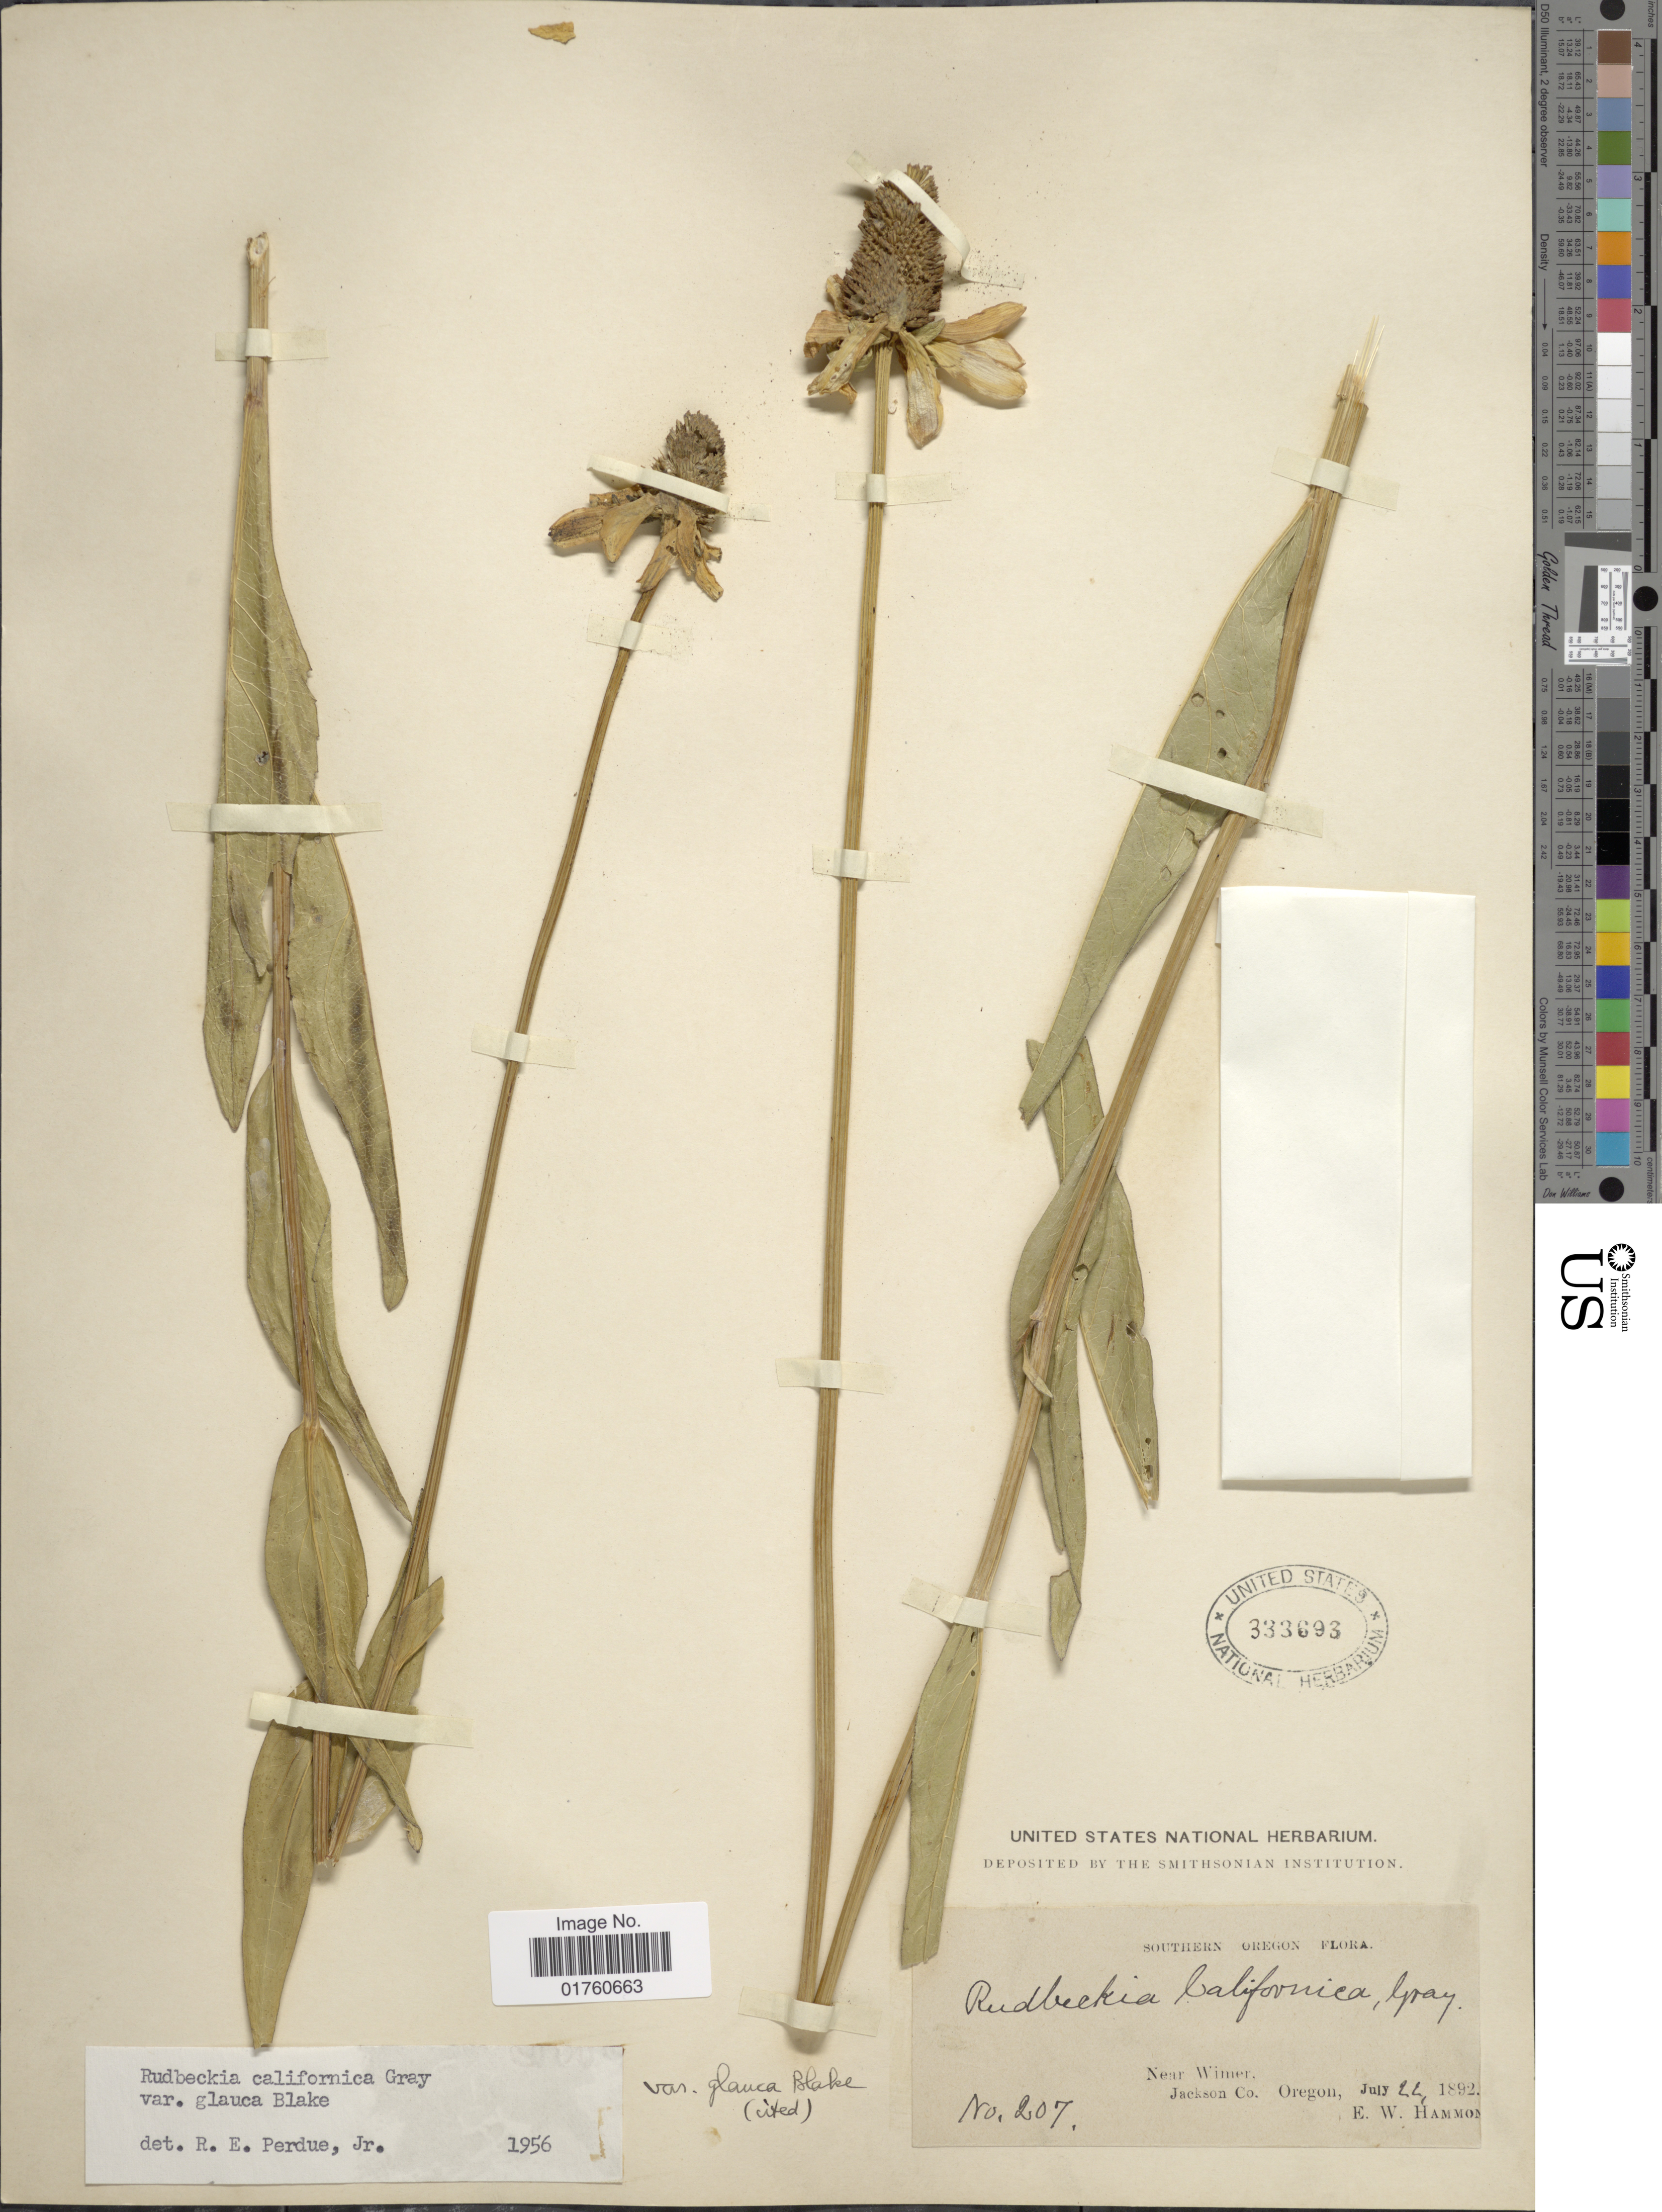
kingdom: Plantae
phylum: Tracheophyta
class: Magnoliopsida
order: Asterales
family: Asteraceae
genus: Rudbeckia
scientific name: Rudbeckia californica var. glauca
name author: S.F. Blake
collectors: E. Hammond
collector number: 207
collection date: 1892-07-22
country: United States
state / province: Oregon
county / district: Jackson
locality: Southern oregon, Near Wimer, Jackson Co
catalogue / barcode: US 333693